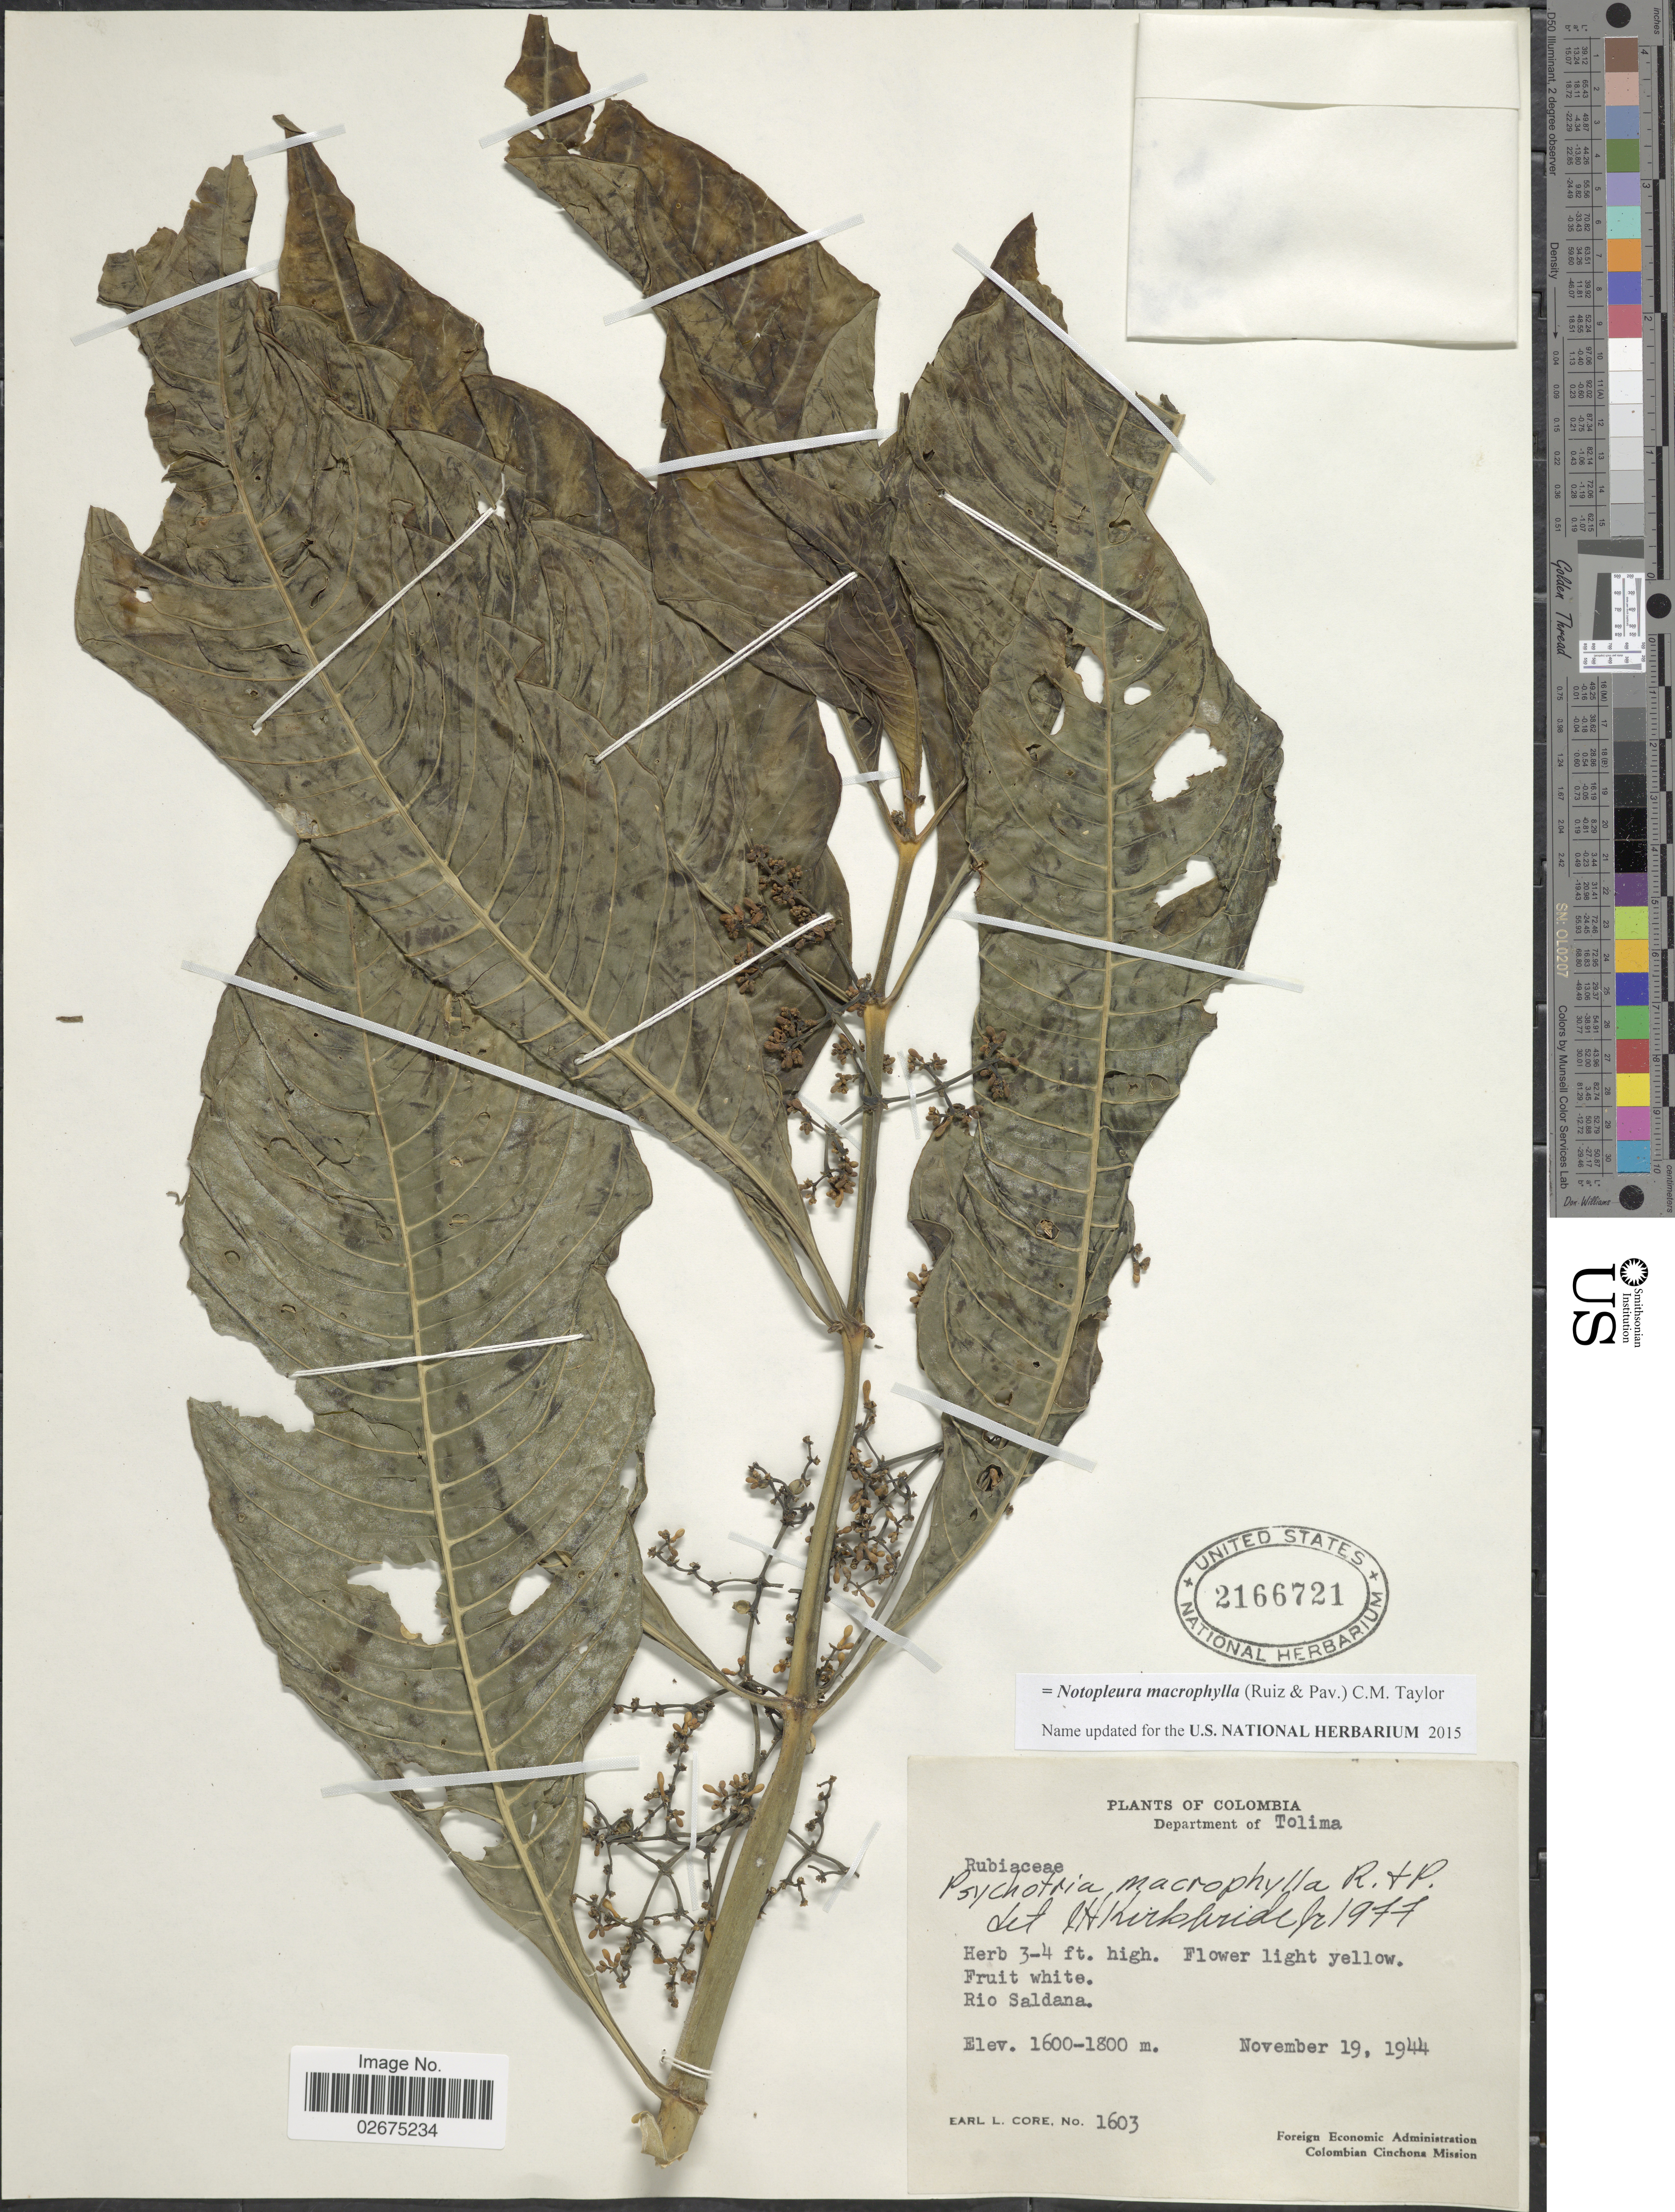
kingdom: Plantae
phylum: Tracheophyta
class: Magnoliopsida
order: Gentianales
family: Rubiaceae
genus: Notopleura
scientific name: Notopleura macrophylla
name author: (Ruiz & Pav.) C.M. Taylor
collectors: E. L. Core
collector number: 1603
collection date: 1944-11-19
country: Colombia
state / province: Tolima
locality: Department of Tolima, Rio Saldana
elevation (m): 1600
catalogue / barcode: US 2166721